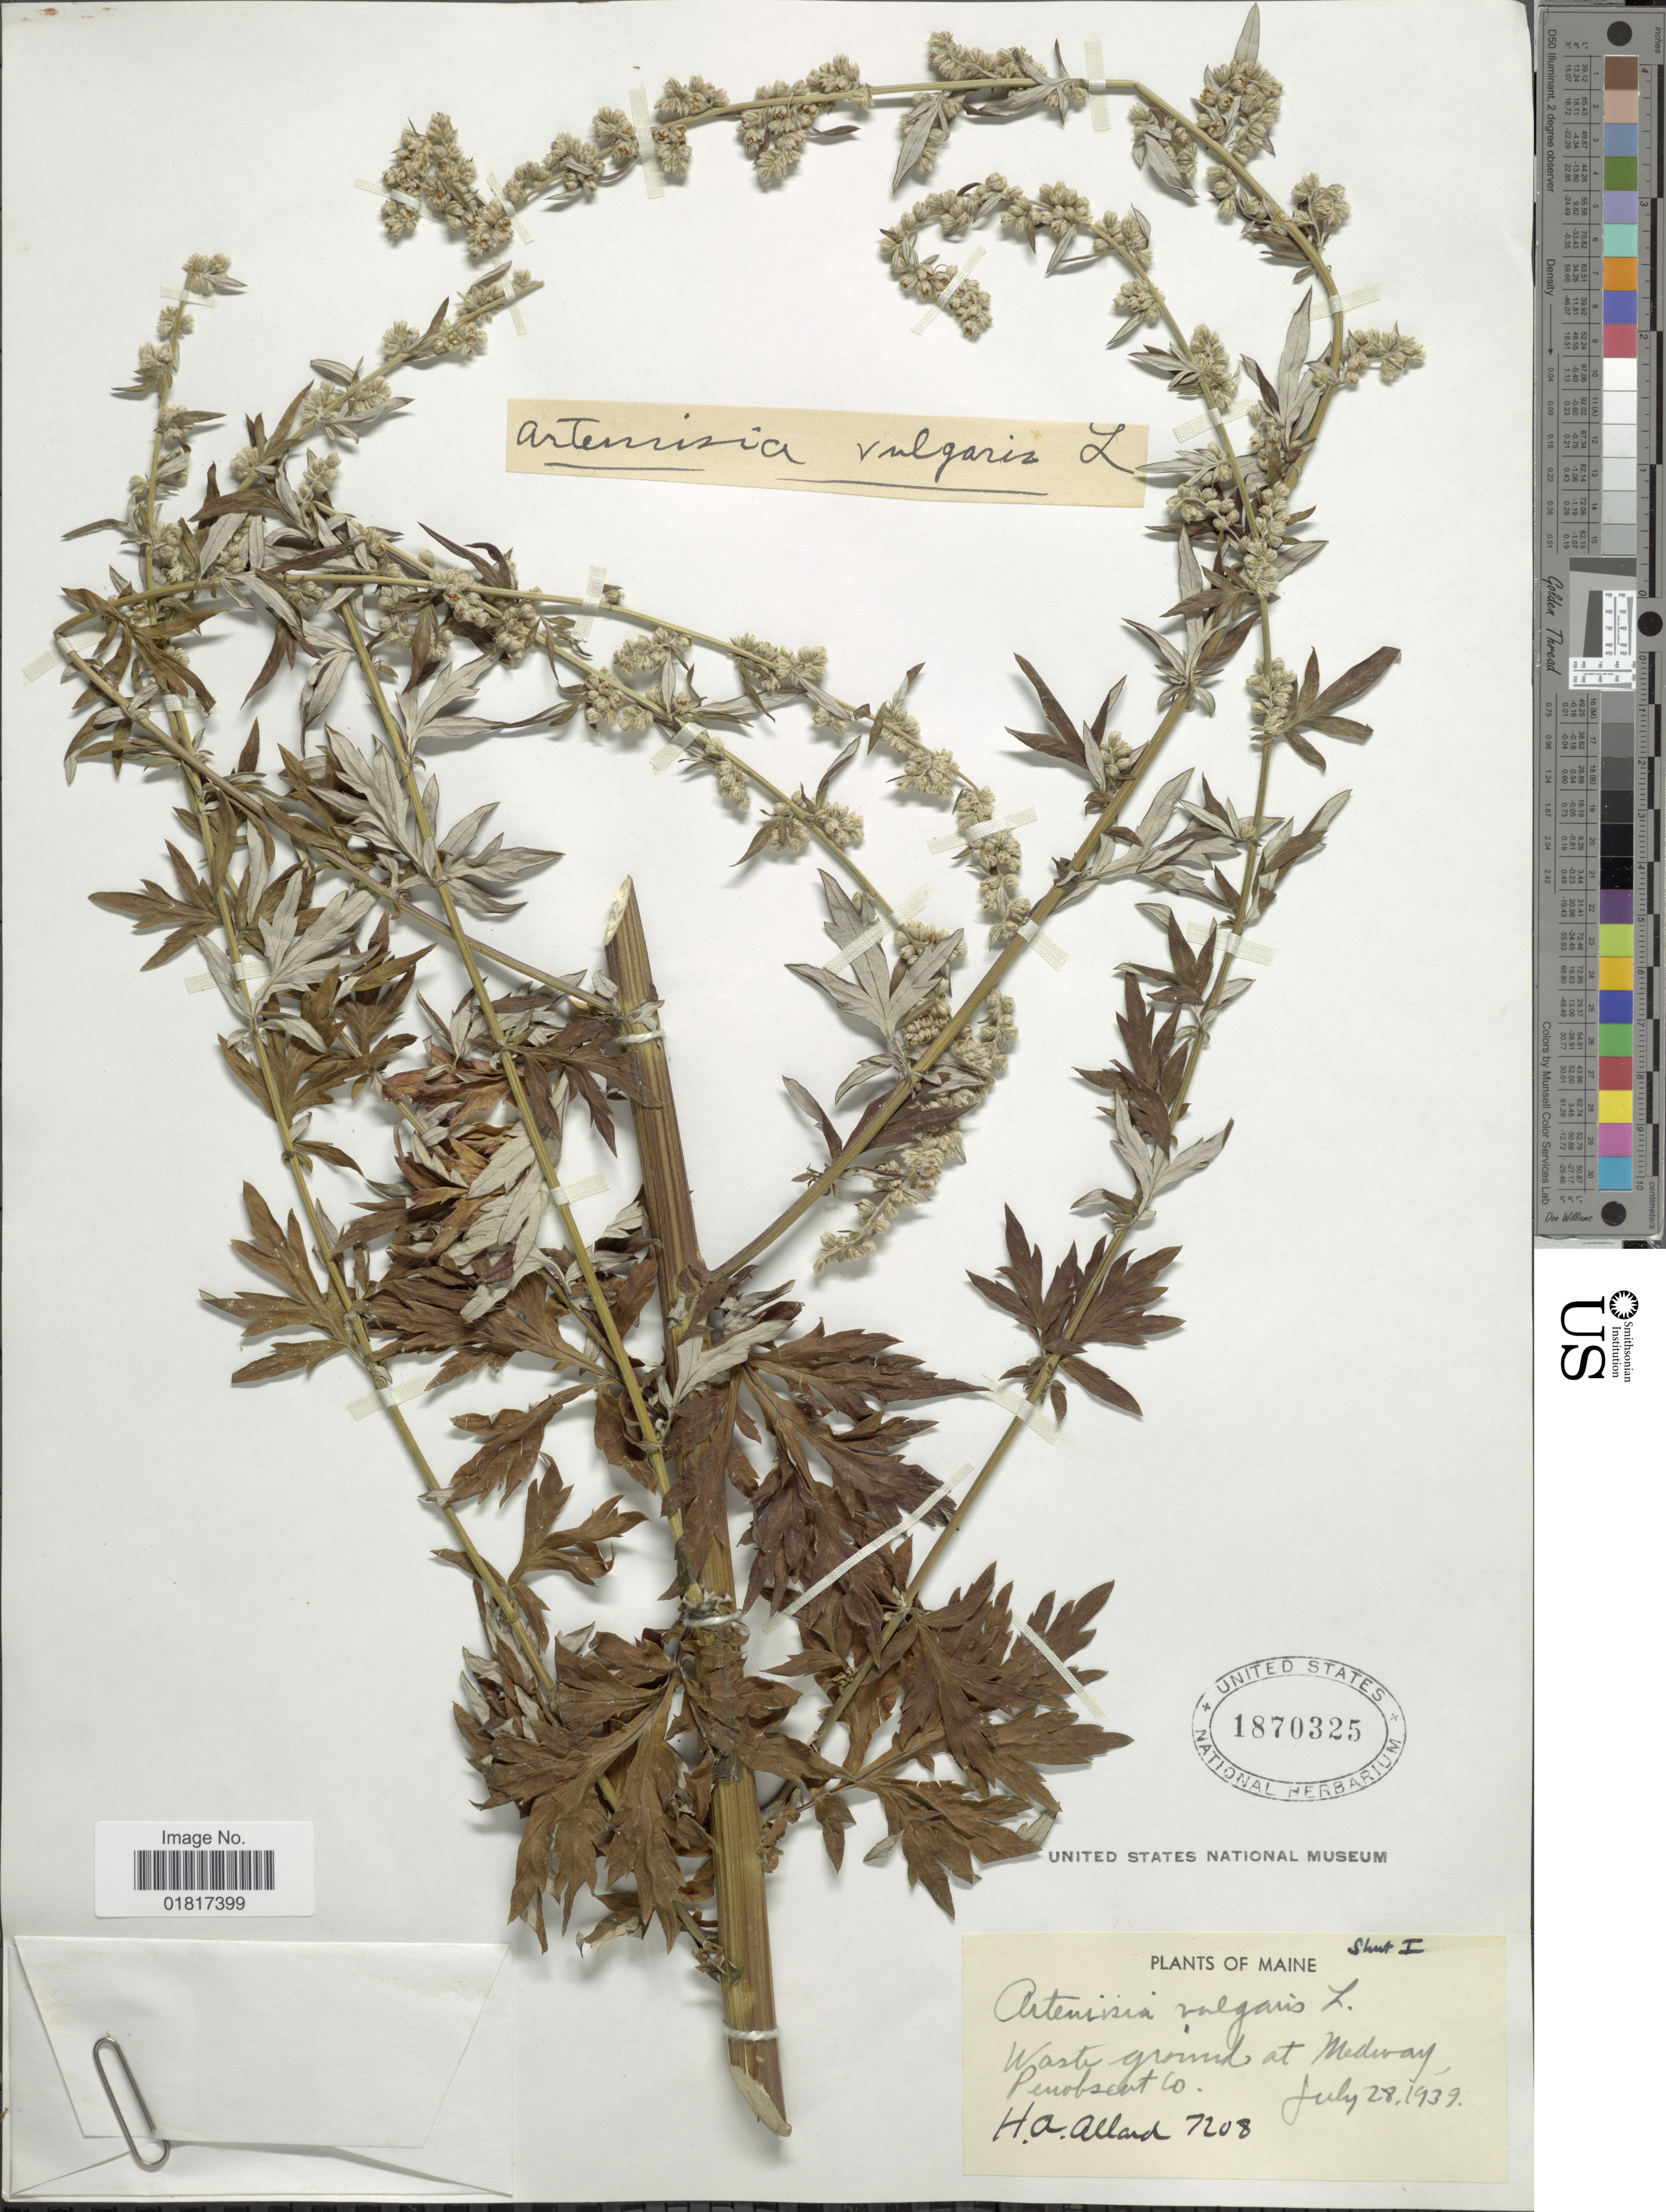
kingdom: Plantae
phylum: Tracheophyta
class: Magnoliopsida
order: Asterales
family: Asteraceae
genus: Artemisia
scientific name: Artemisia vulgaris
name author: L.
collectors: H. A. Allard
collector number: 7208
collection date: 1939-07-28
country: United States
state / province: Maine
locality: Waste ground at Midway, Penobscot Co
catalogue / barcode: US 1870325